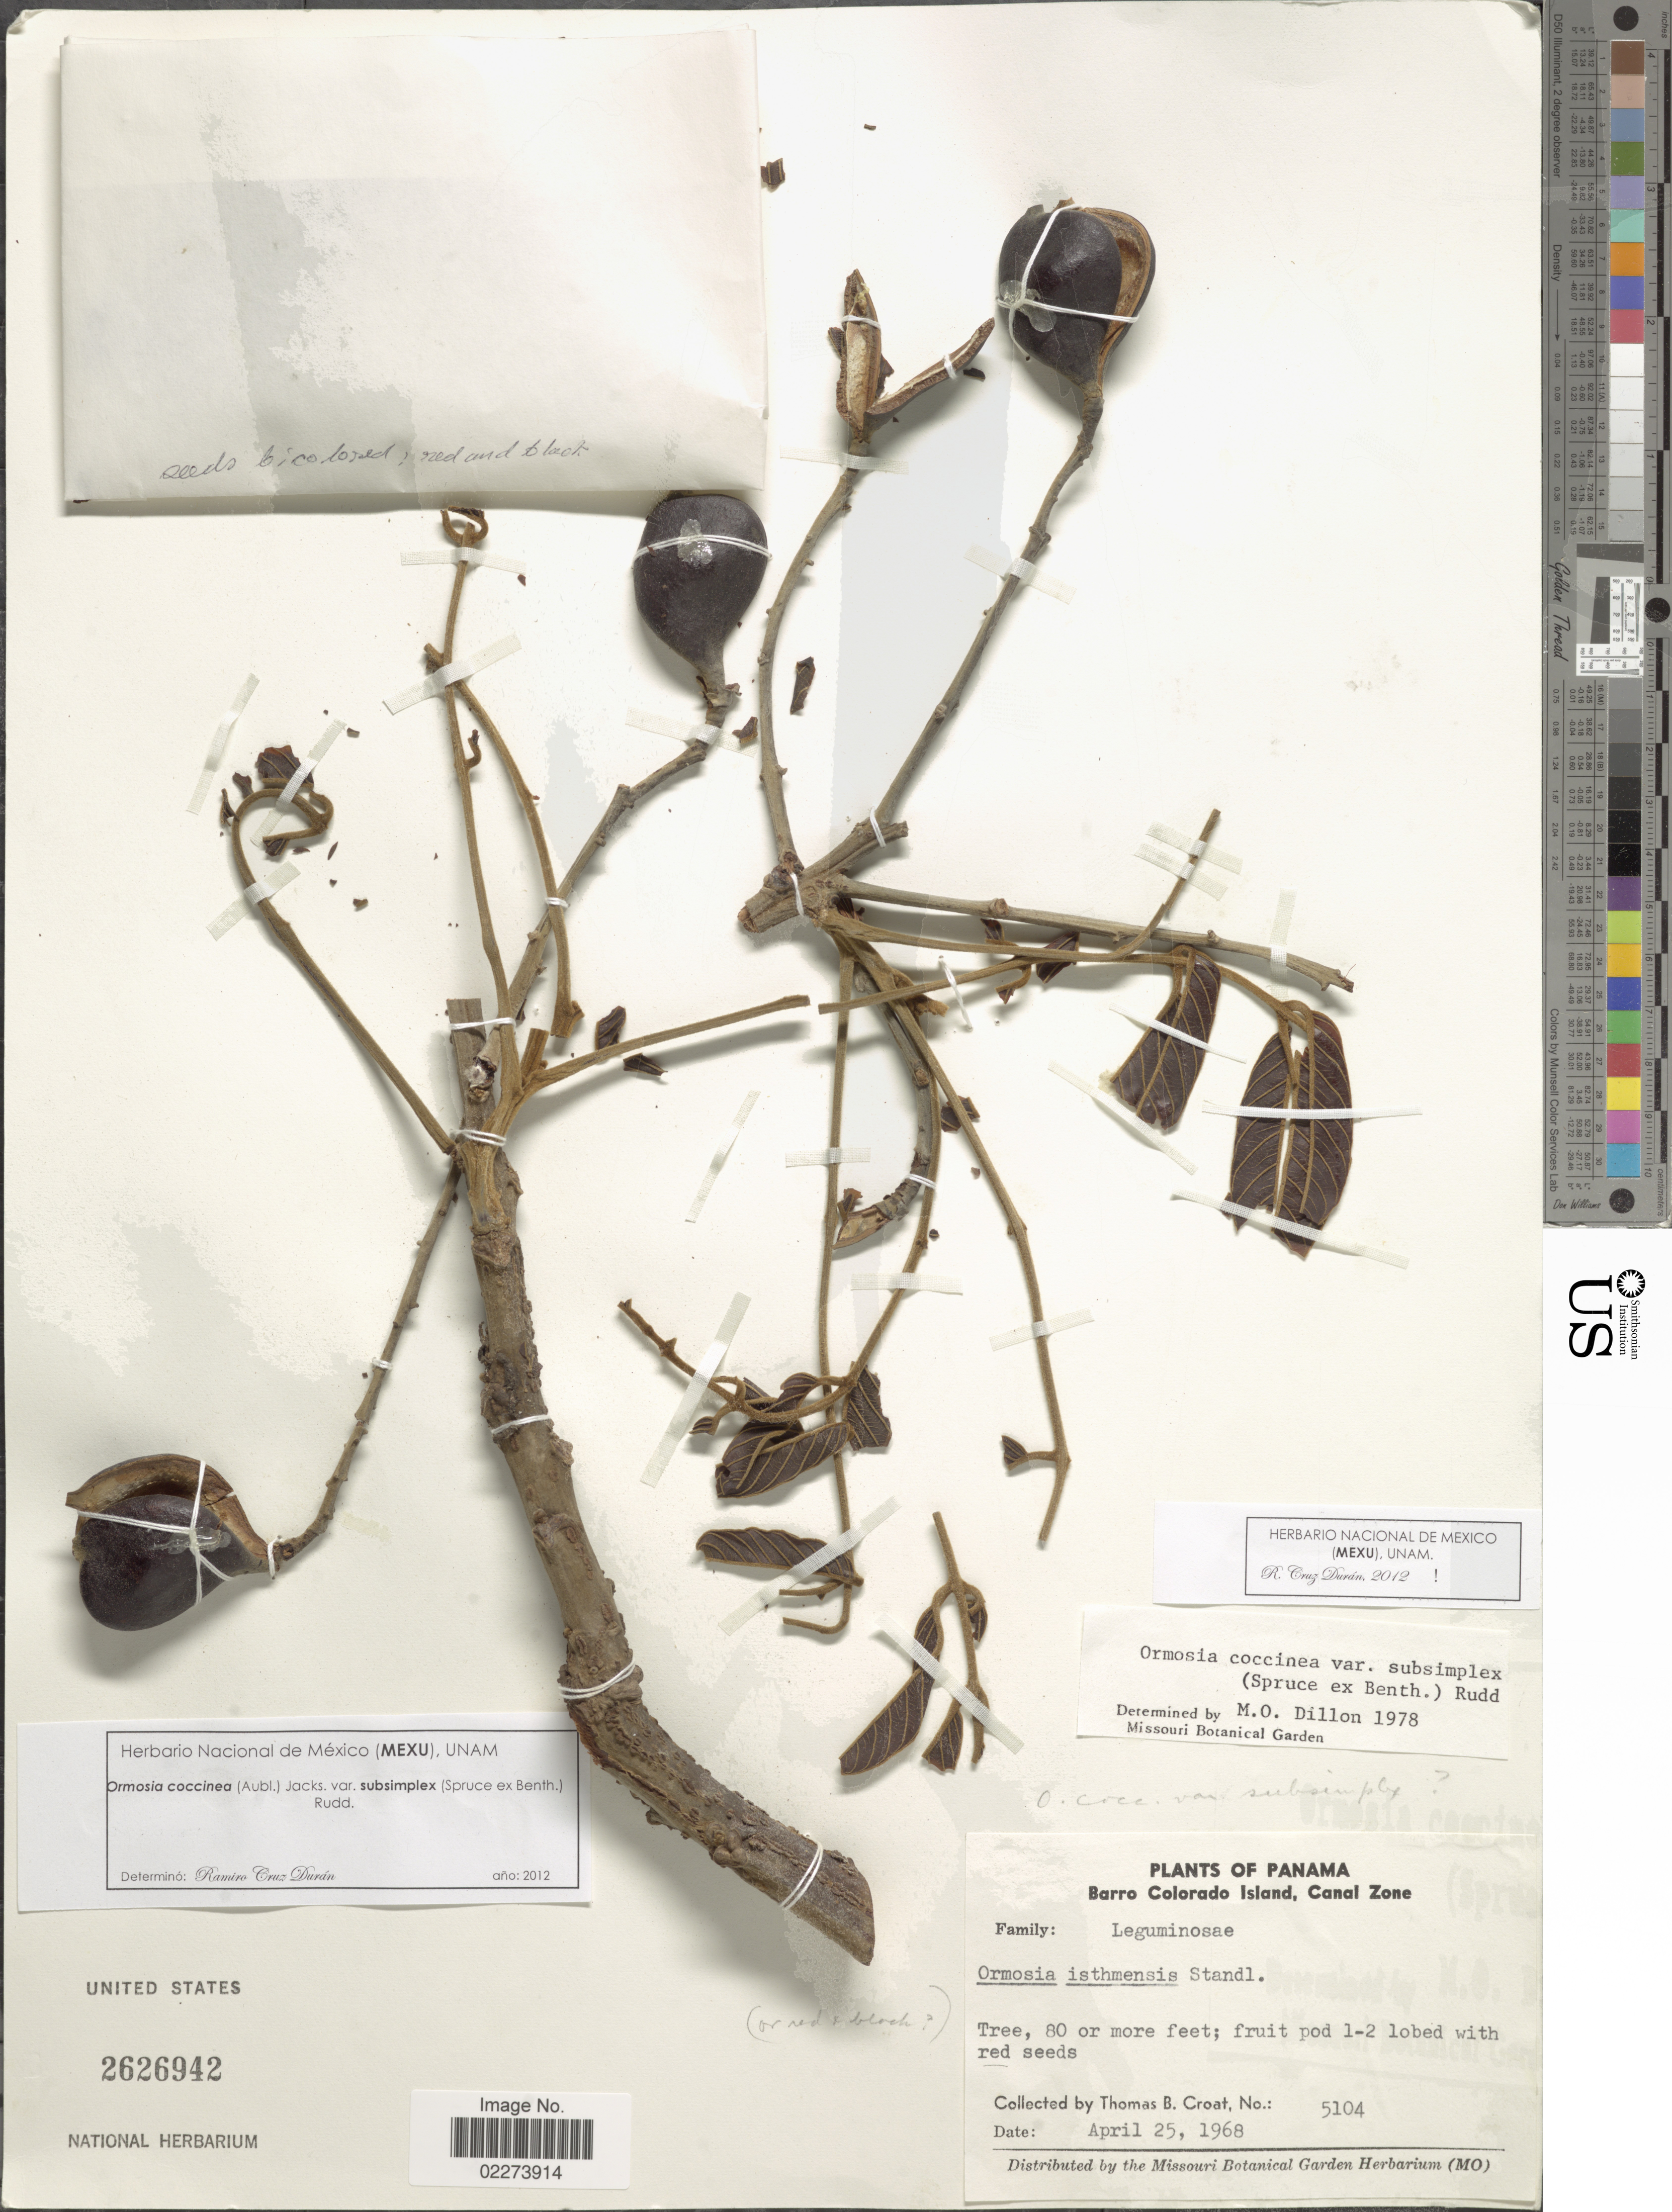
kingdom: Plantae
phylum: Tracheophyta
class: Magnoliopsida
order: Fabales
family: Fabaceae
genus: Ormosia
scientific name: Ormosia coccinea var. subsimplex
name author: (Spruce ex Benth.) Rudd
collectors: T. B. Croat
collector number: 5104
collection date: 1968-04-25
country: Panama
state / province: Panamá Oeste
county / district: Canal Zone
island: Barro Colorado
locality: Barro Colorado Island, Canal Zone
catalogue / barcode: US 2626942